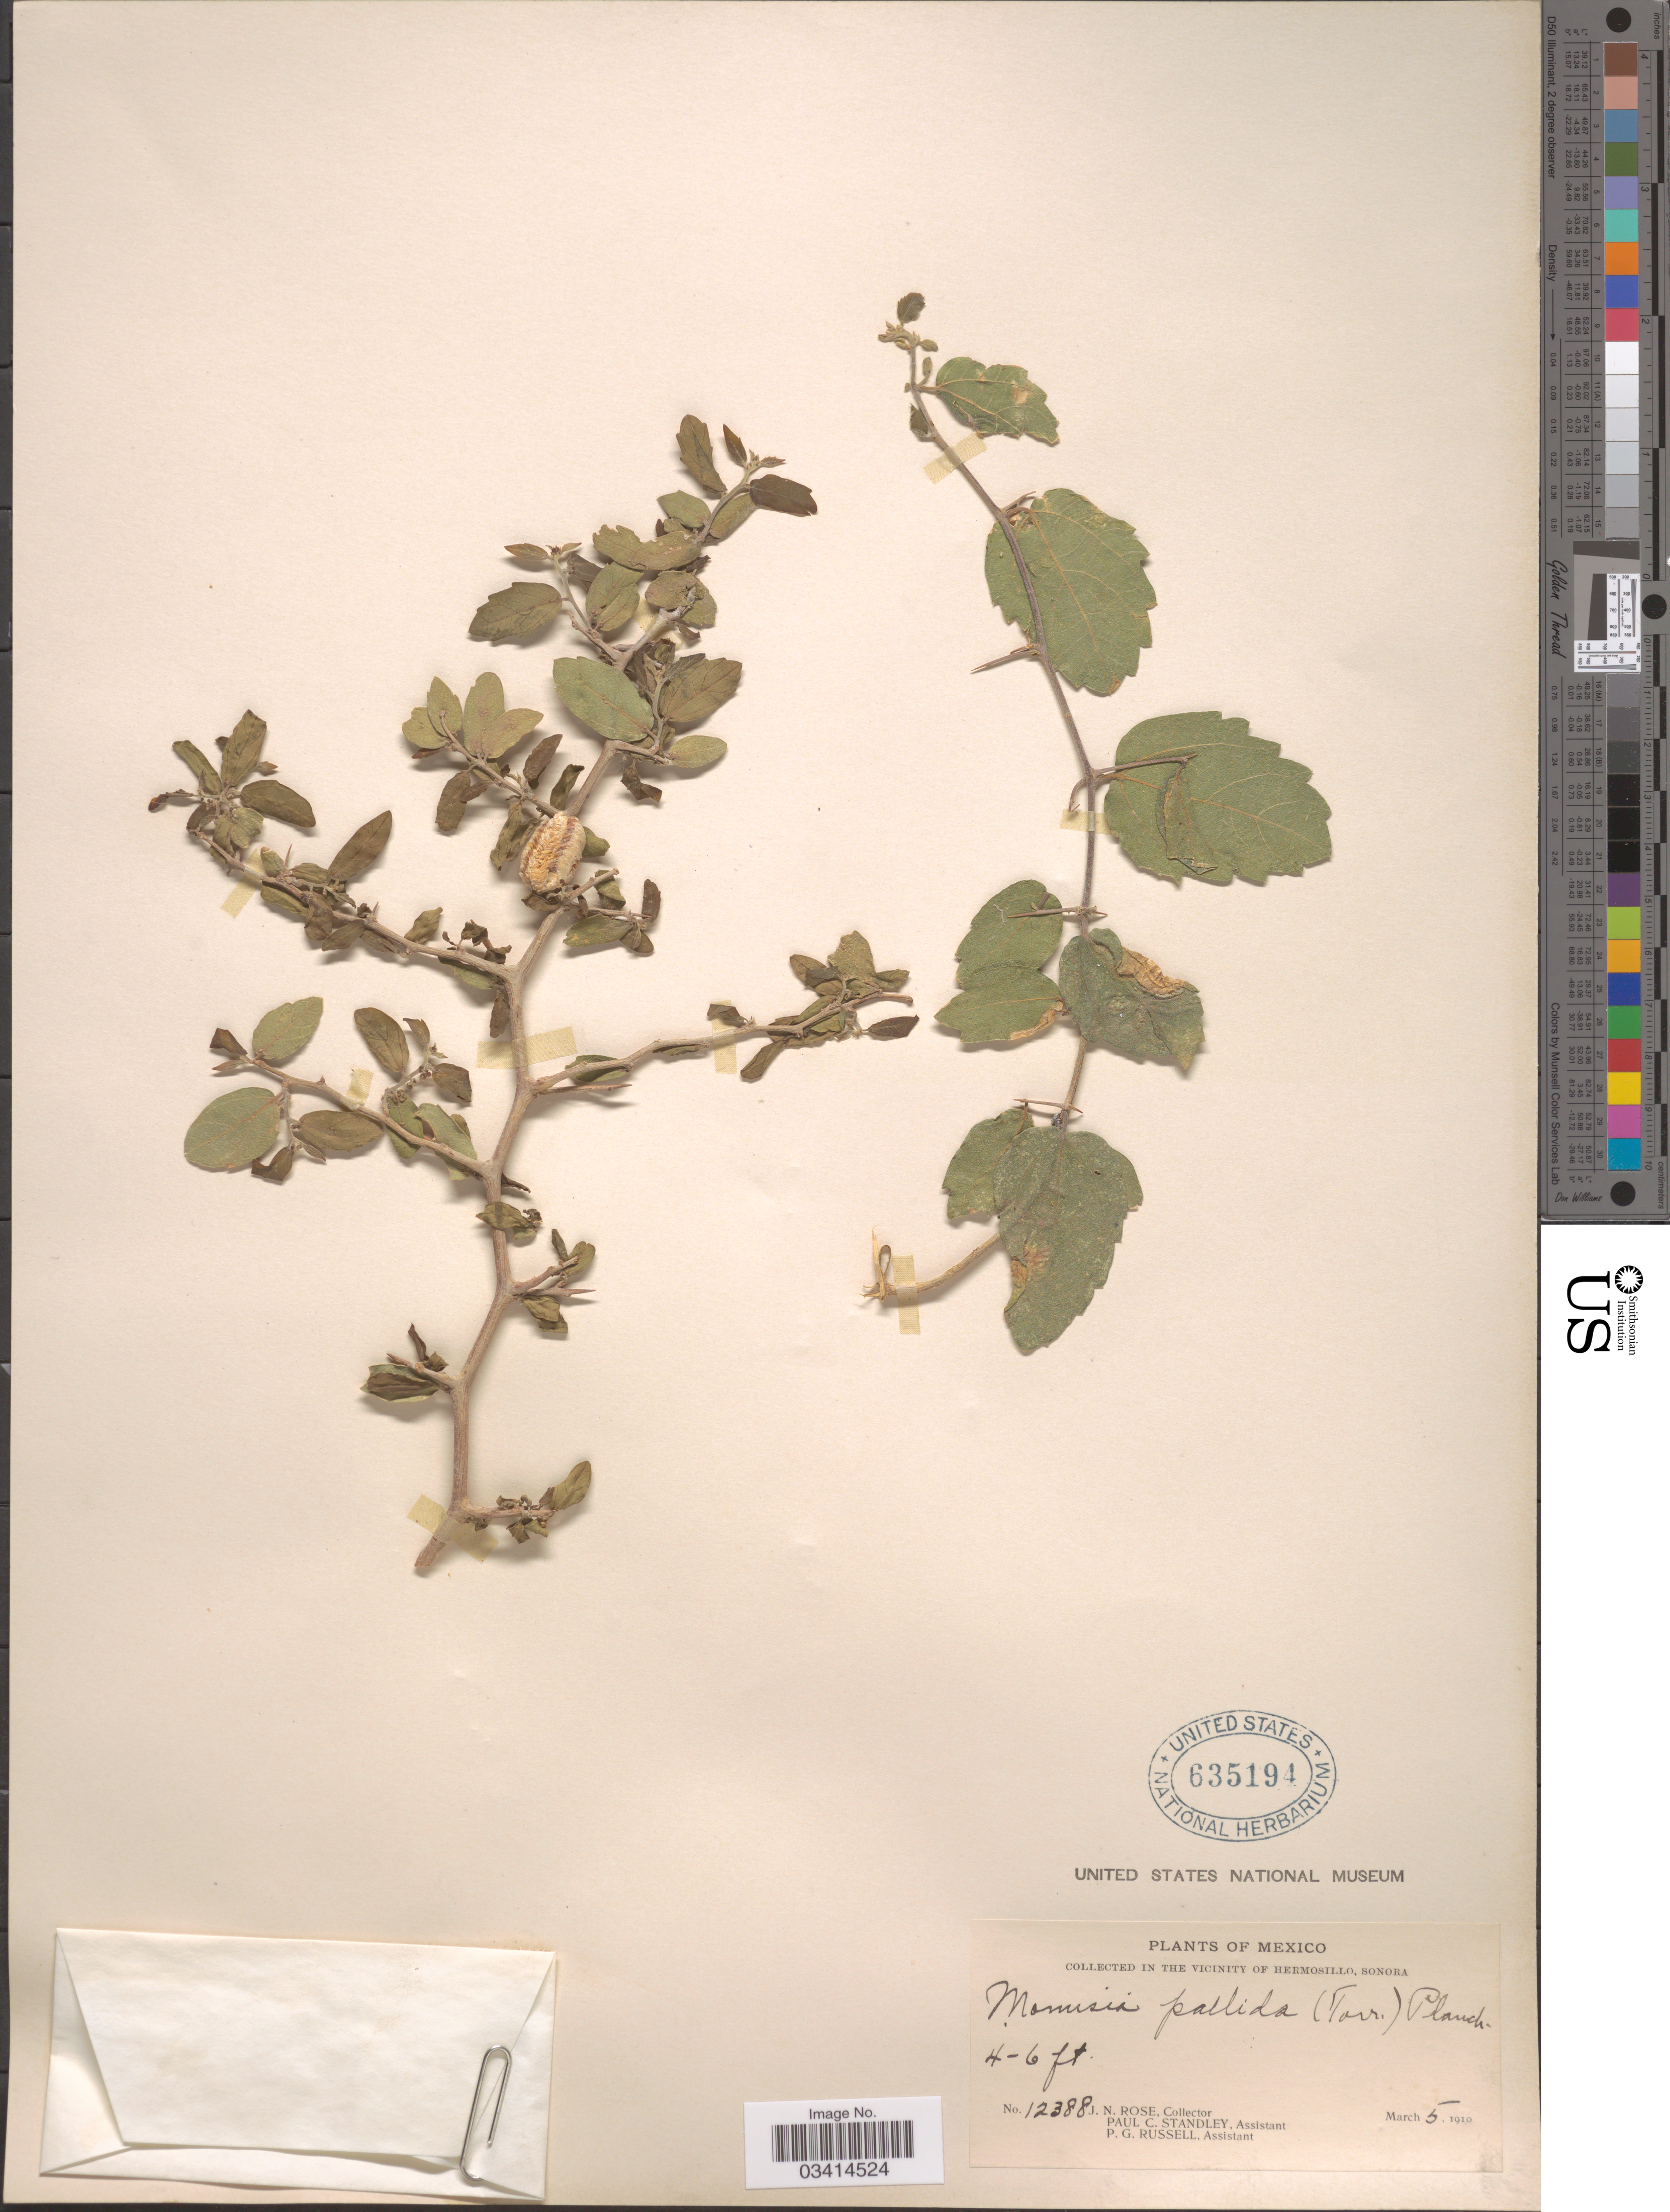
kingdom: Plantae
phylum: Tracheophyta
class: Magnoliopsida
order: Rosales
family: Cannabaceae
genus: Celtis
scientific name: Celtis pallida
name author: Torr. in Emory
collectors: J. N. Rose, P. C. Standley & P. G. Russell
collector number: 12388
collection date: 1910-03-05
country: Mexico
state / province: Sonora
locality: In the vicinity of Hermosillo.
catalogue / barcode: US 635194